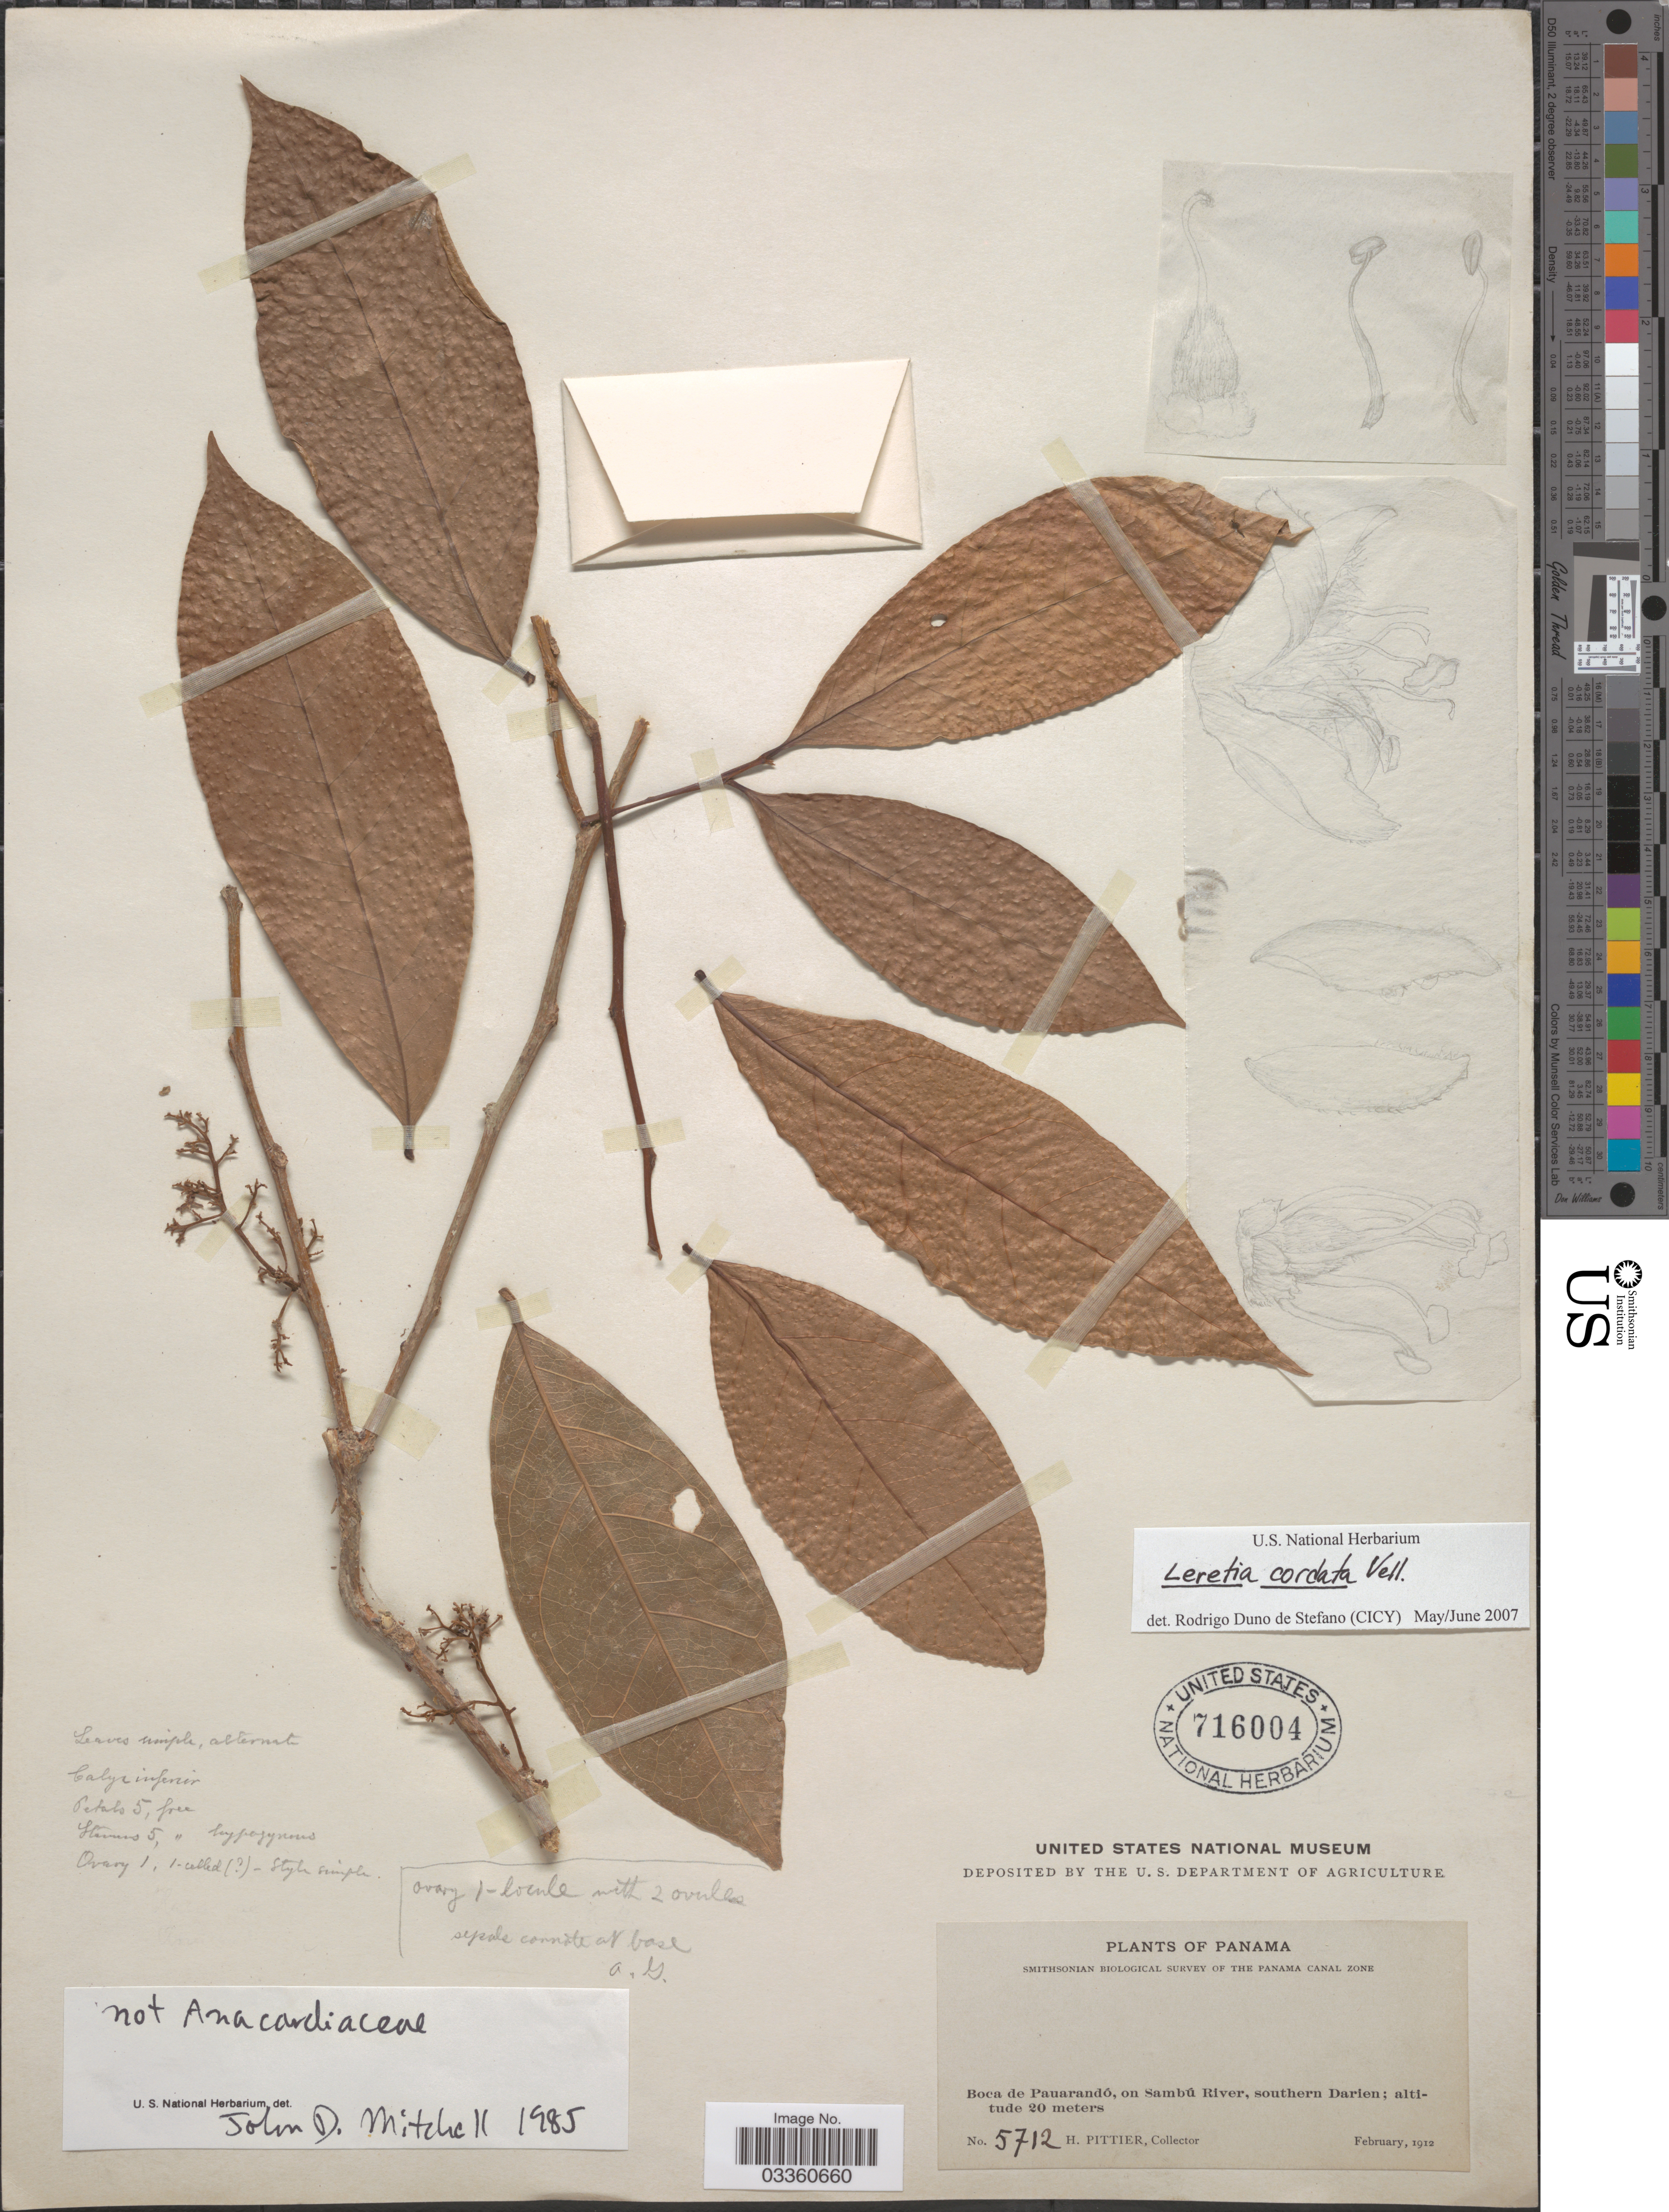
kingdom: Plantae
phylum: Tracheophyta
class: Magnoliopsida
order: Icacinales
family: Icacinaceae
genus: Leretia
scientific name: Leretia cordata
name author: Vell.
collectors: H. F. Pittier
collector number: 5712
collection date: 1912-02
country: Panama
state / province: Darién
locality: Boca de Pauarandó, on Sambú River, southern Darien.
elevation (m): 20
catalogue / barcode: US 716004